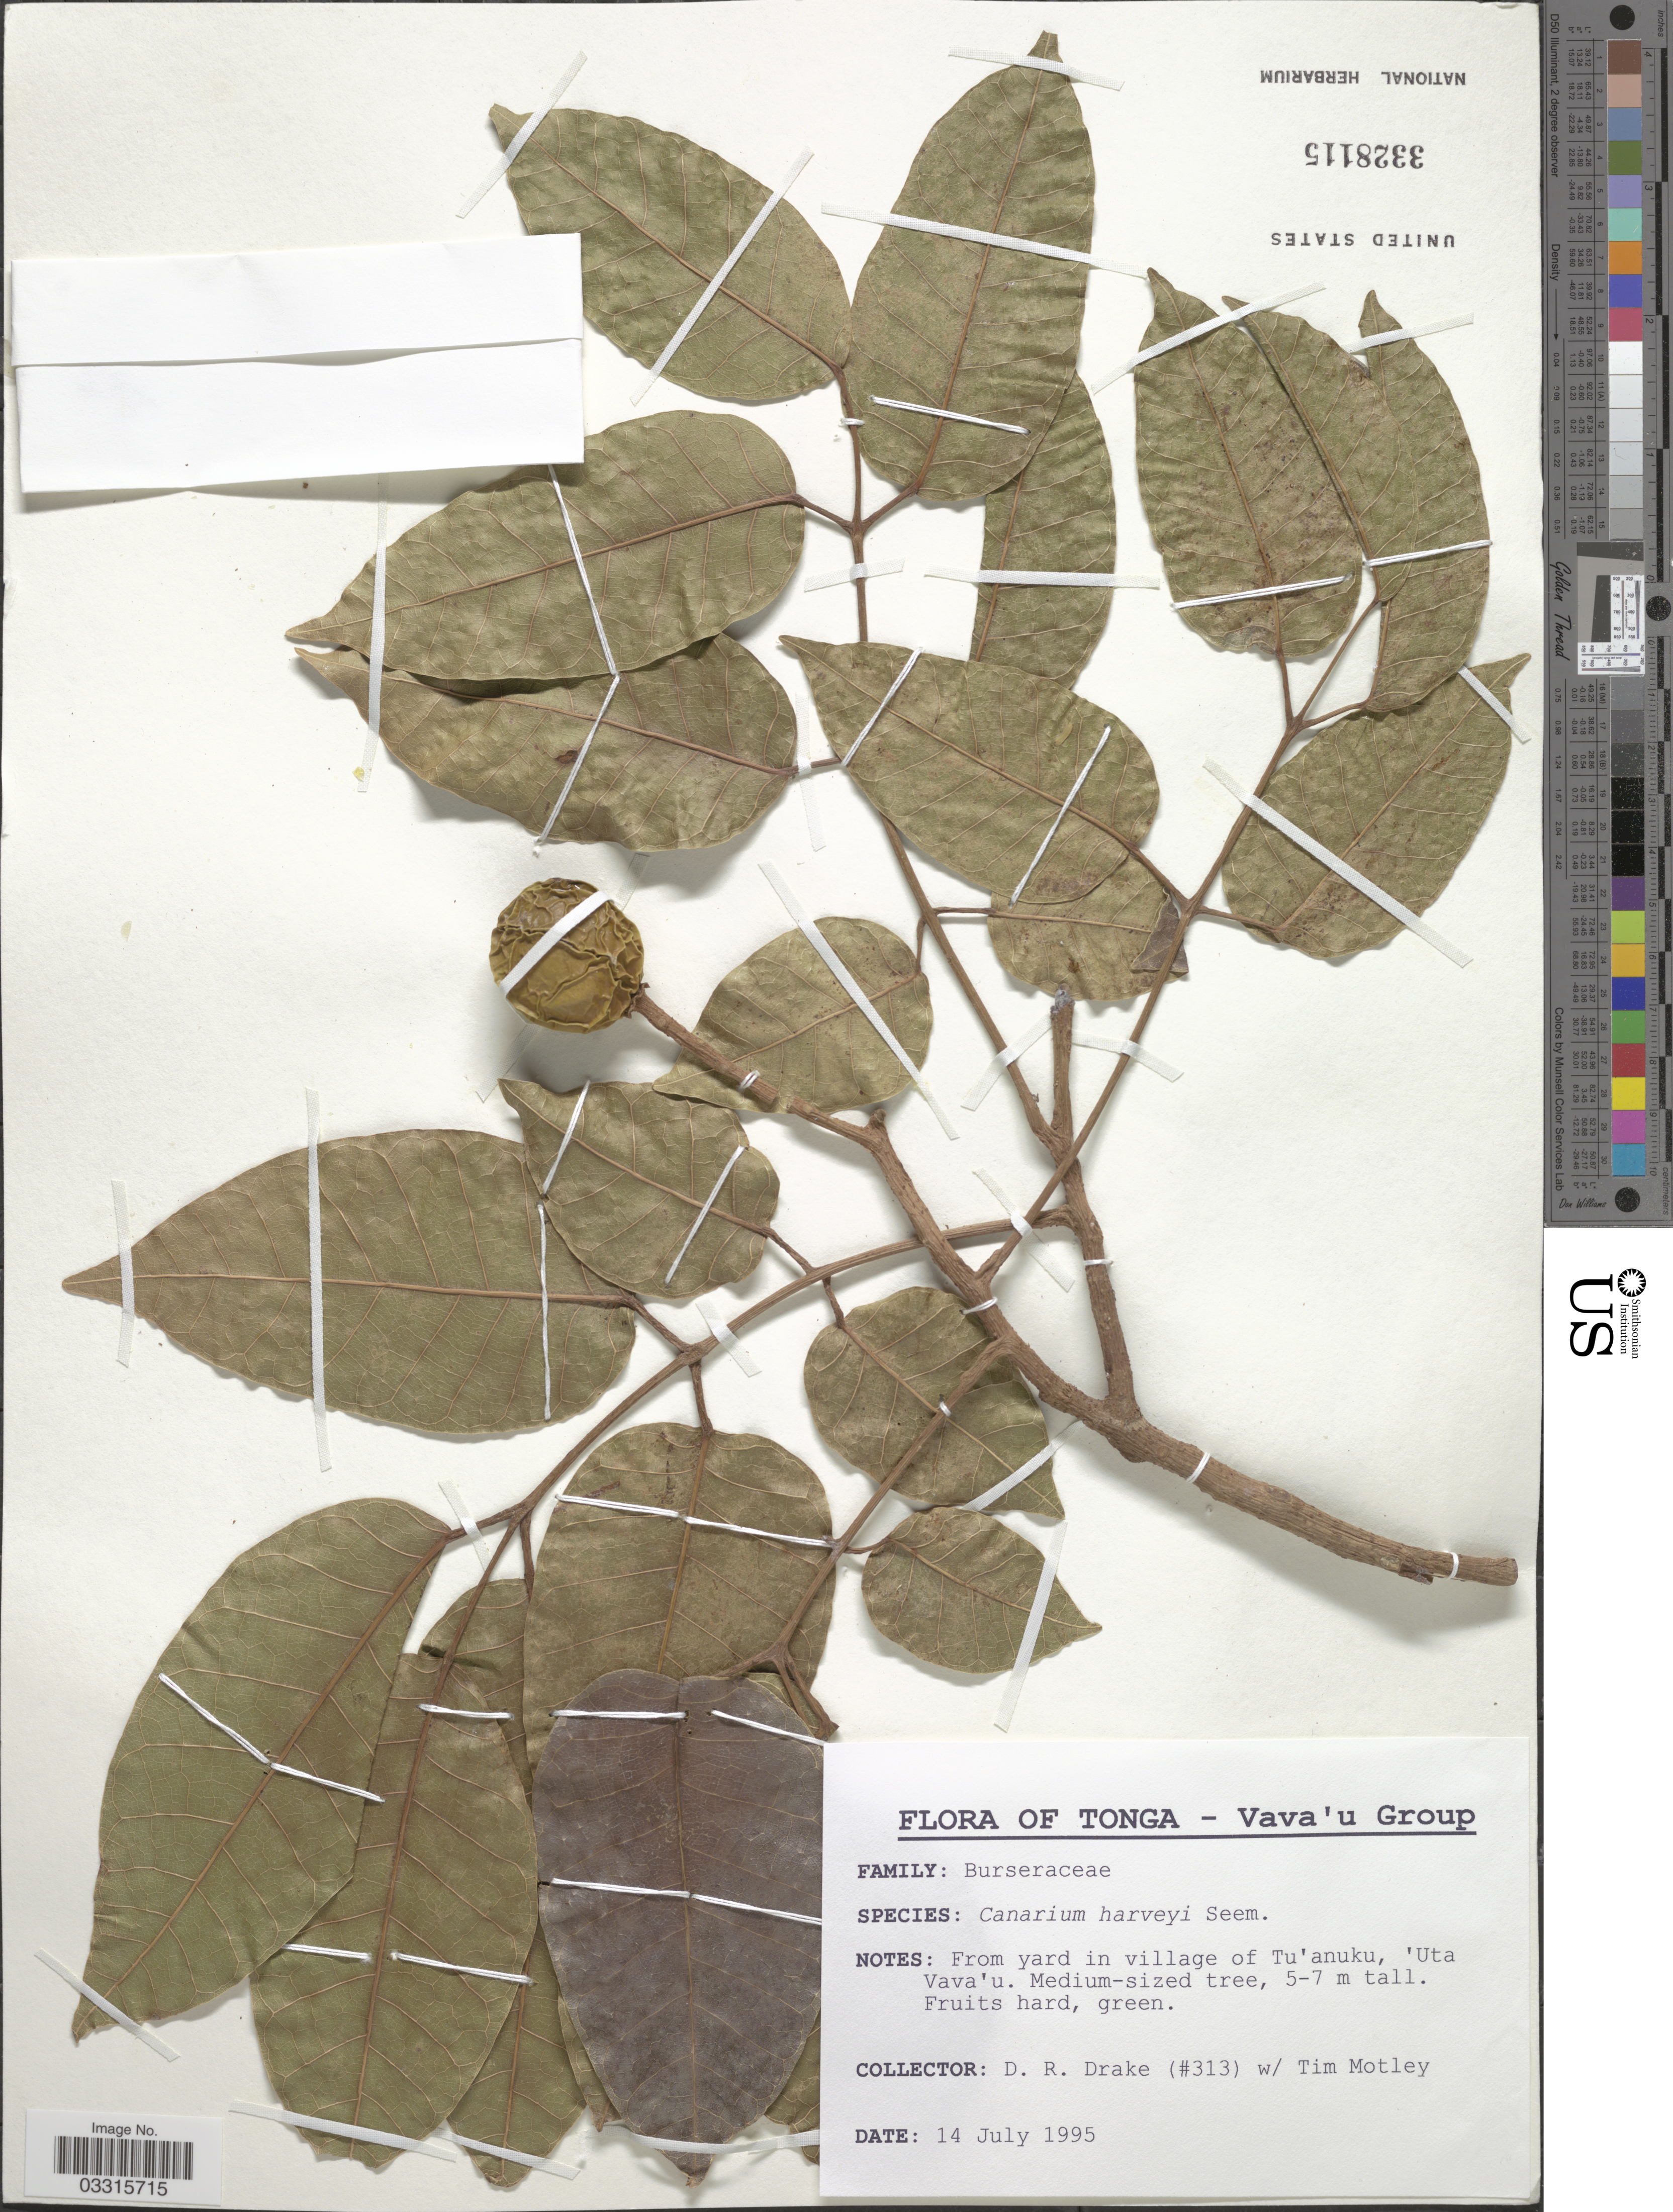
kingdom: Plantae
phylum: Tracheophyta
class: Magnoliopsida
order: Sapindales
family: Burseraceae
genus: Canarium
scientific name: Canarium harveyi var. harveyi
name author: Seem.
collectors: D.R. Drake & T. Motley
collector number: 313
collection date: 1995-07-14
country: Tonga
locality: Vava'u Group. From yard in village of Tu'anuku, 'Uta Vava'u.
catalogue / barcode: US 3328115